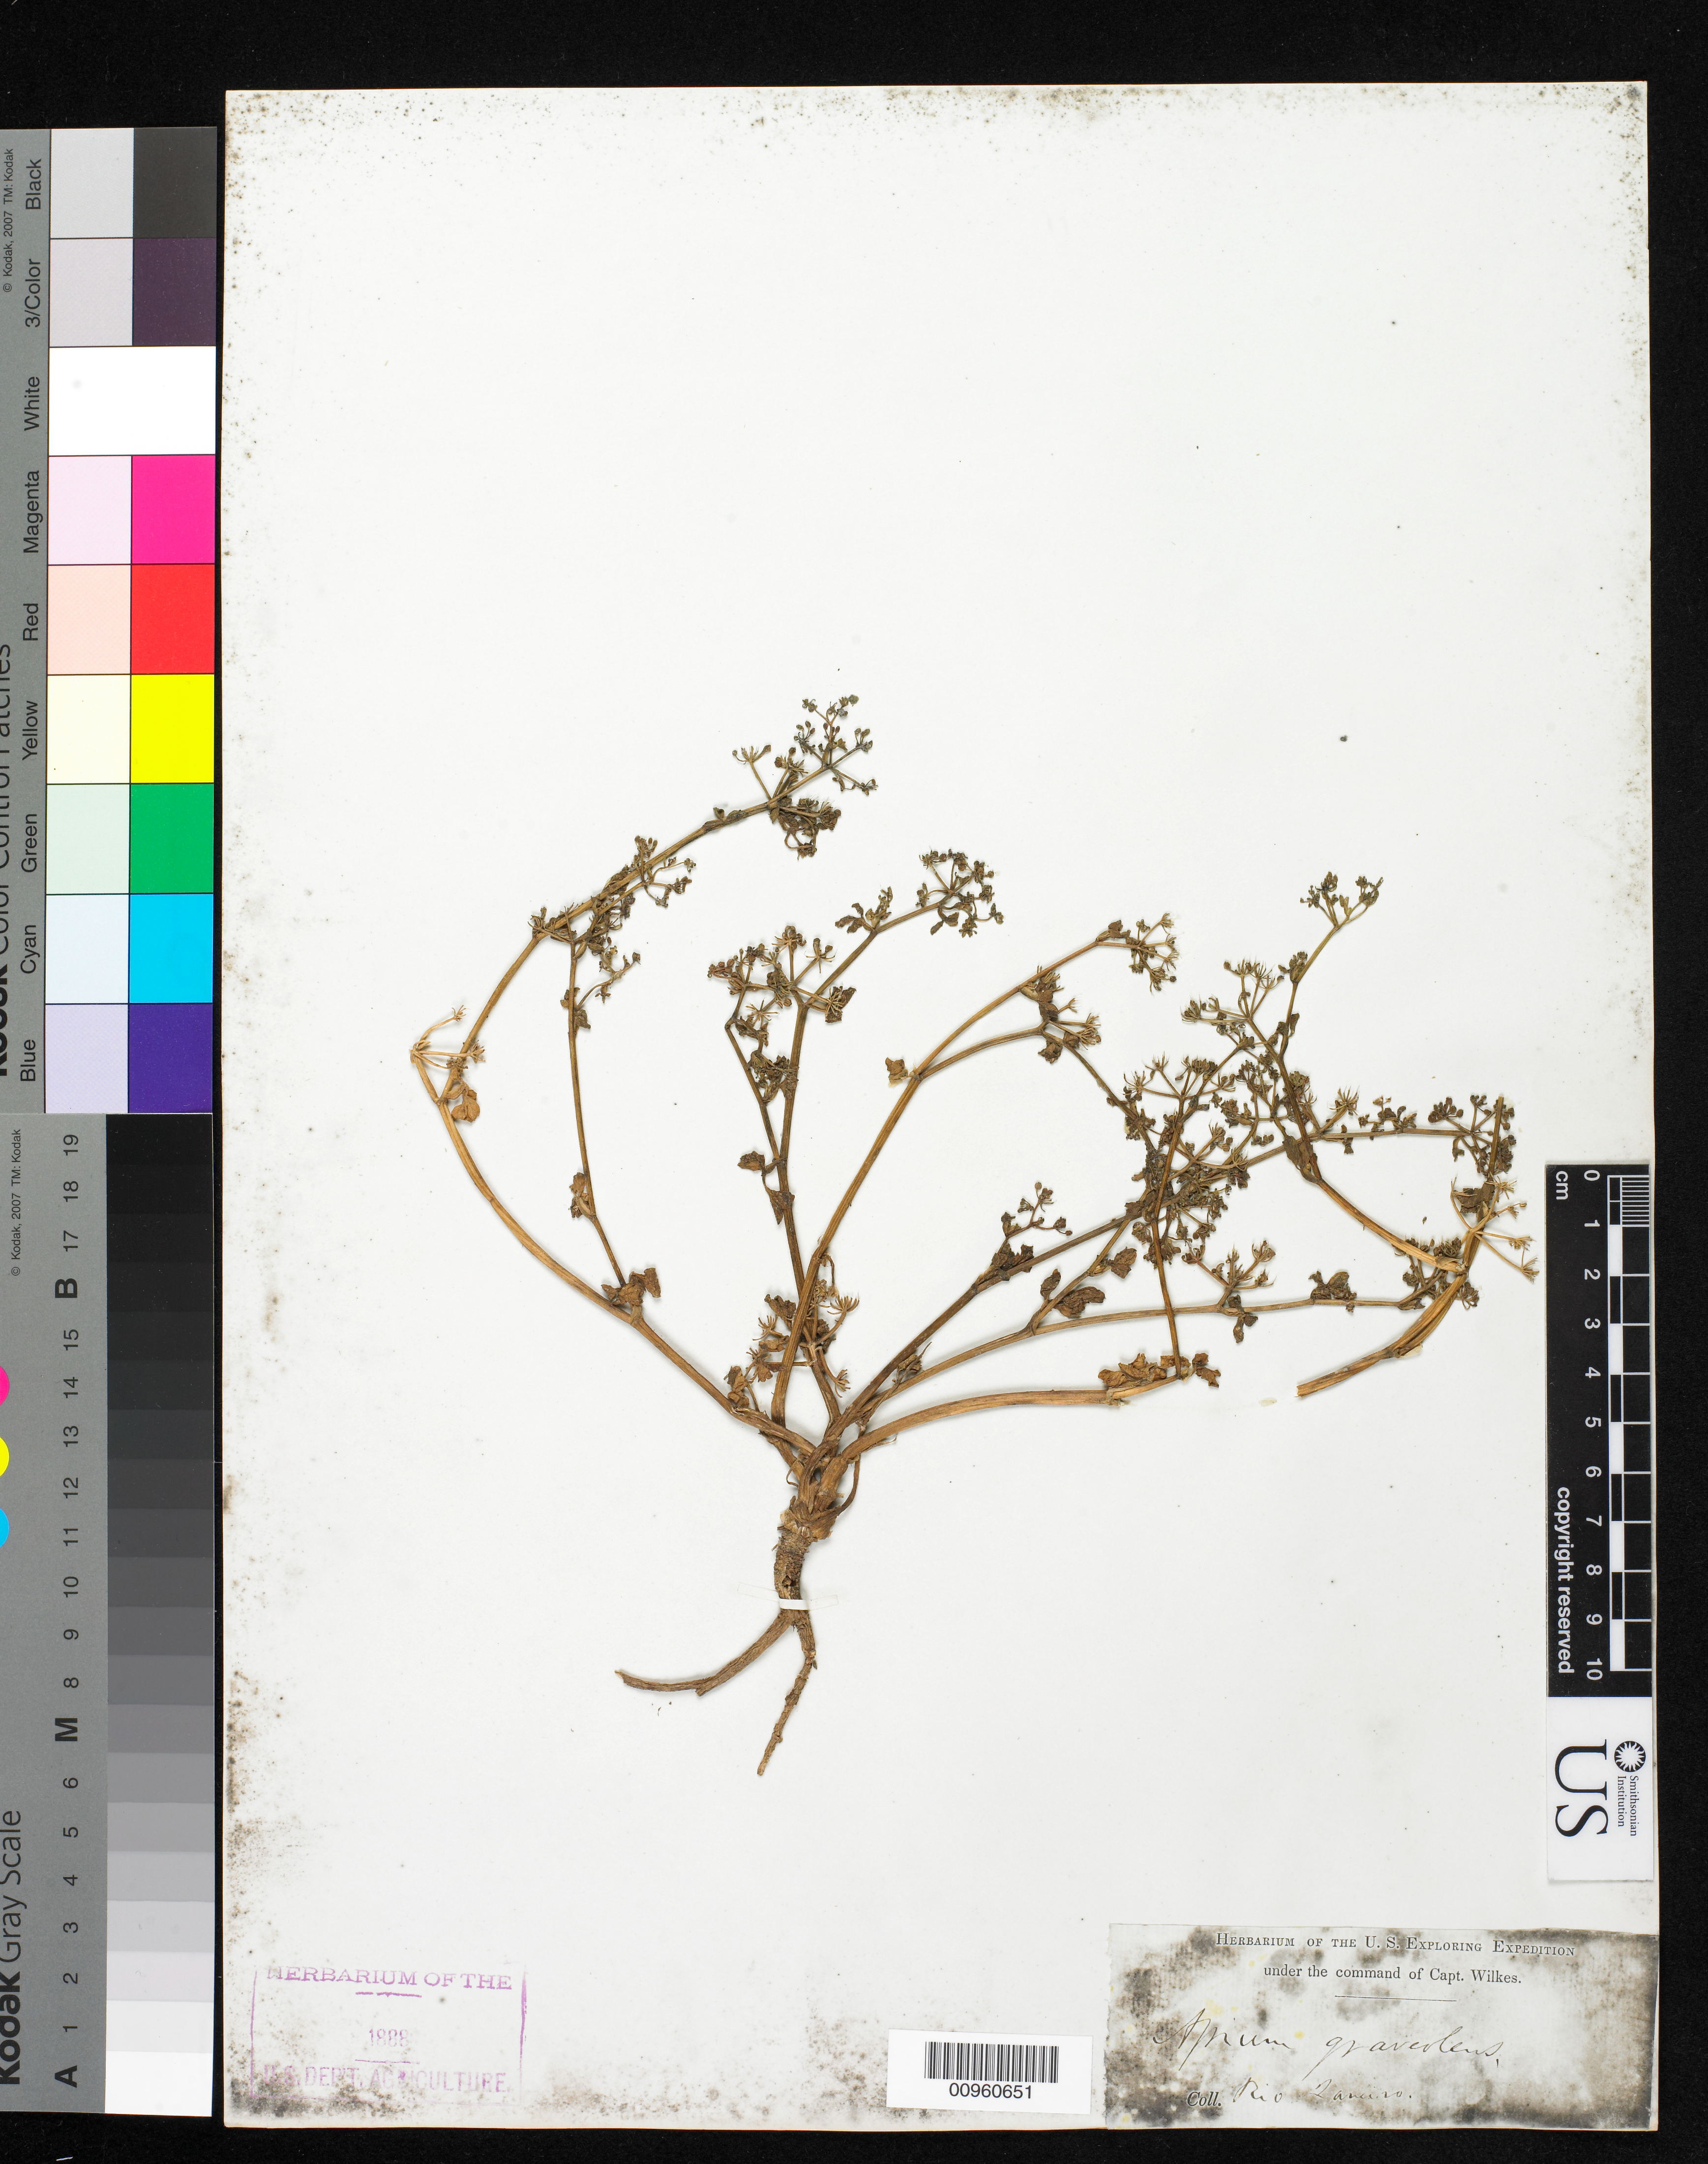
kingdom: Plantae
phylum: Tracheophyta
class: Magnoliopsida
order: Apiales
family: Apiaceae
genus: Apium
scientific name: Apium graveolens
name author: L.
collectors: Wilkes Explor. Exped.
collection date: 1838/1842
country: Brazil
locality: Rio de Janeiro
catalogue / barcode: US 98557